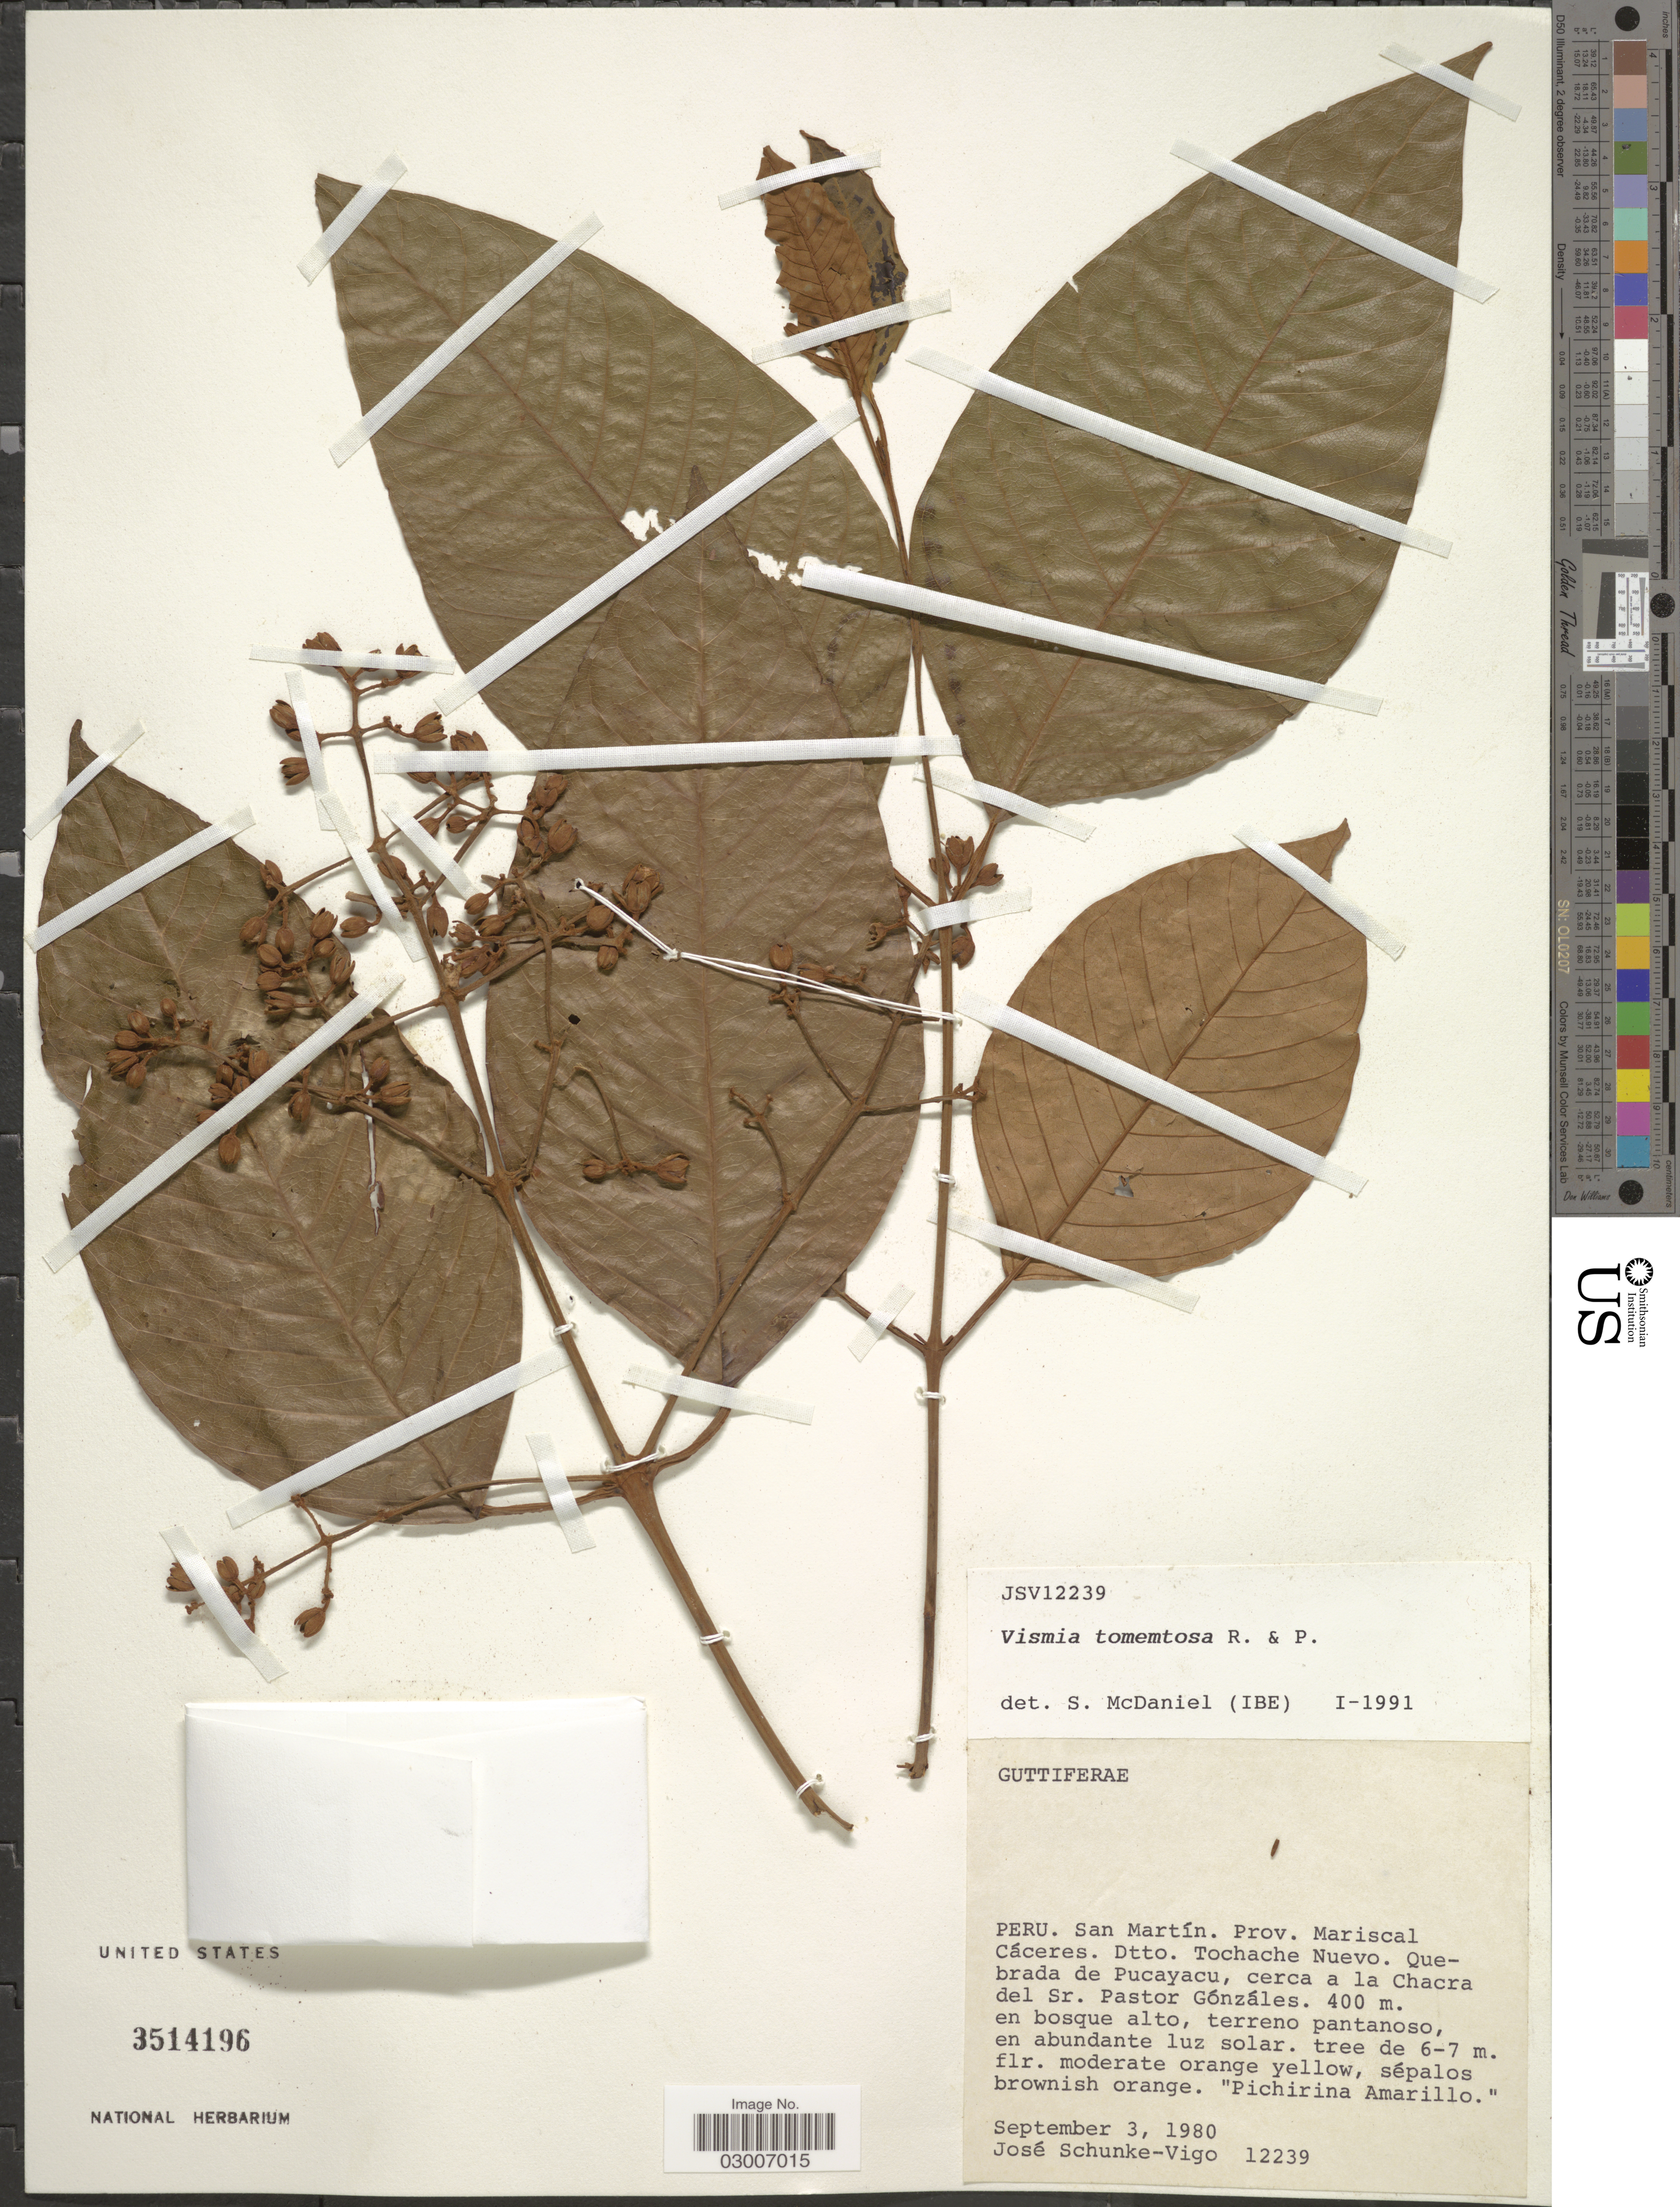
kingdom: Plantae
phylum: Tracheophyta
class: Magnoliopsida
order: Malpighiales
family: Hypericaceae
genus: Vismia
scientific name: Vismia tomentosa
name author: Ruiz & Pav.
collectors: J. Schunke Vigo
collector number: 12239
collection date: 1980-09-03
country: Peru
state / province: San Martín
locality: San Martín. Prov. Mariscal Cáceres. Dtto. Tochache Nuevo. Quebrada de Pucayacu, cerca a la Chacra del Sr. Pastor Gónzáles.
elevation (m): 400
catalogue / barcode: US 3514196